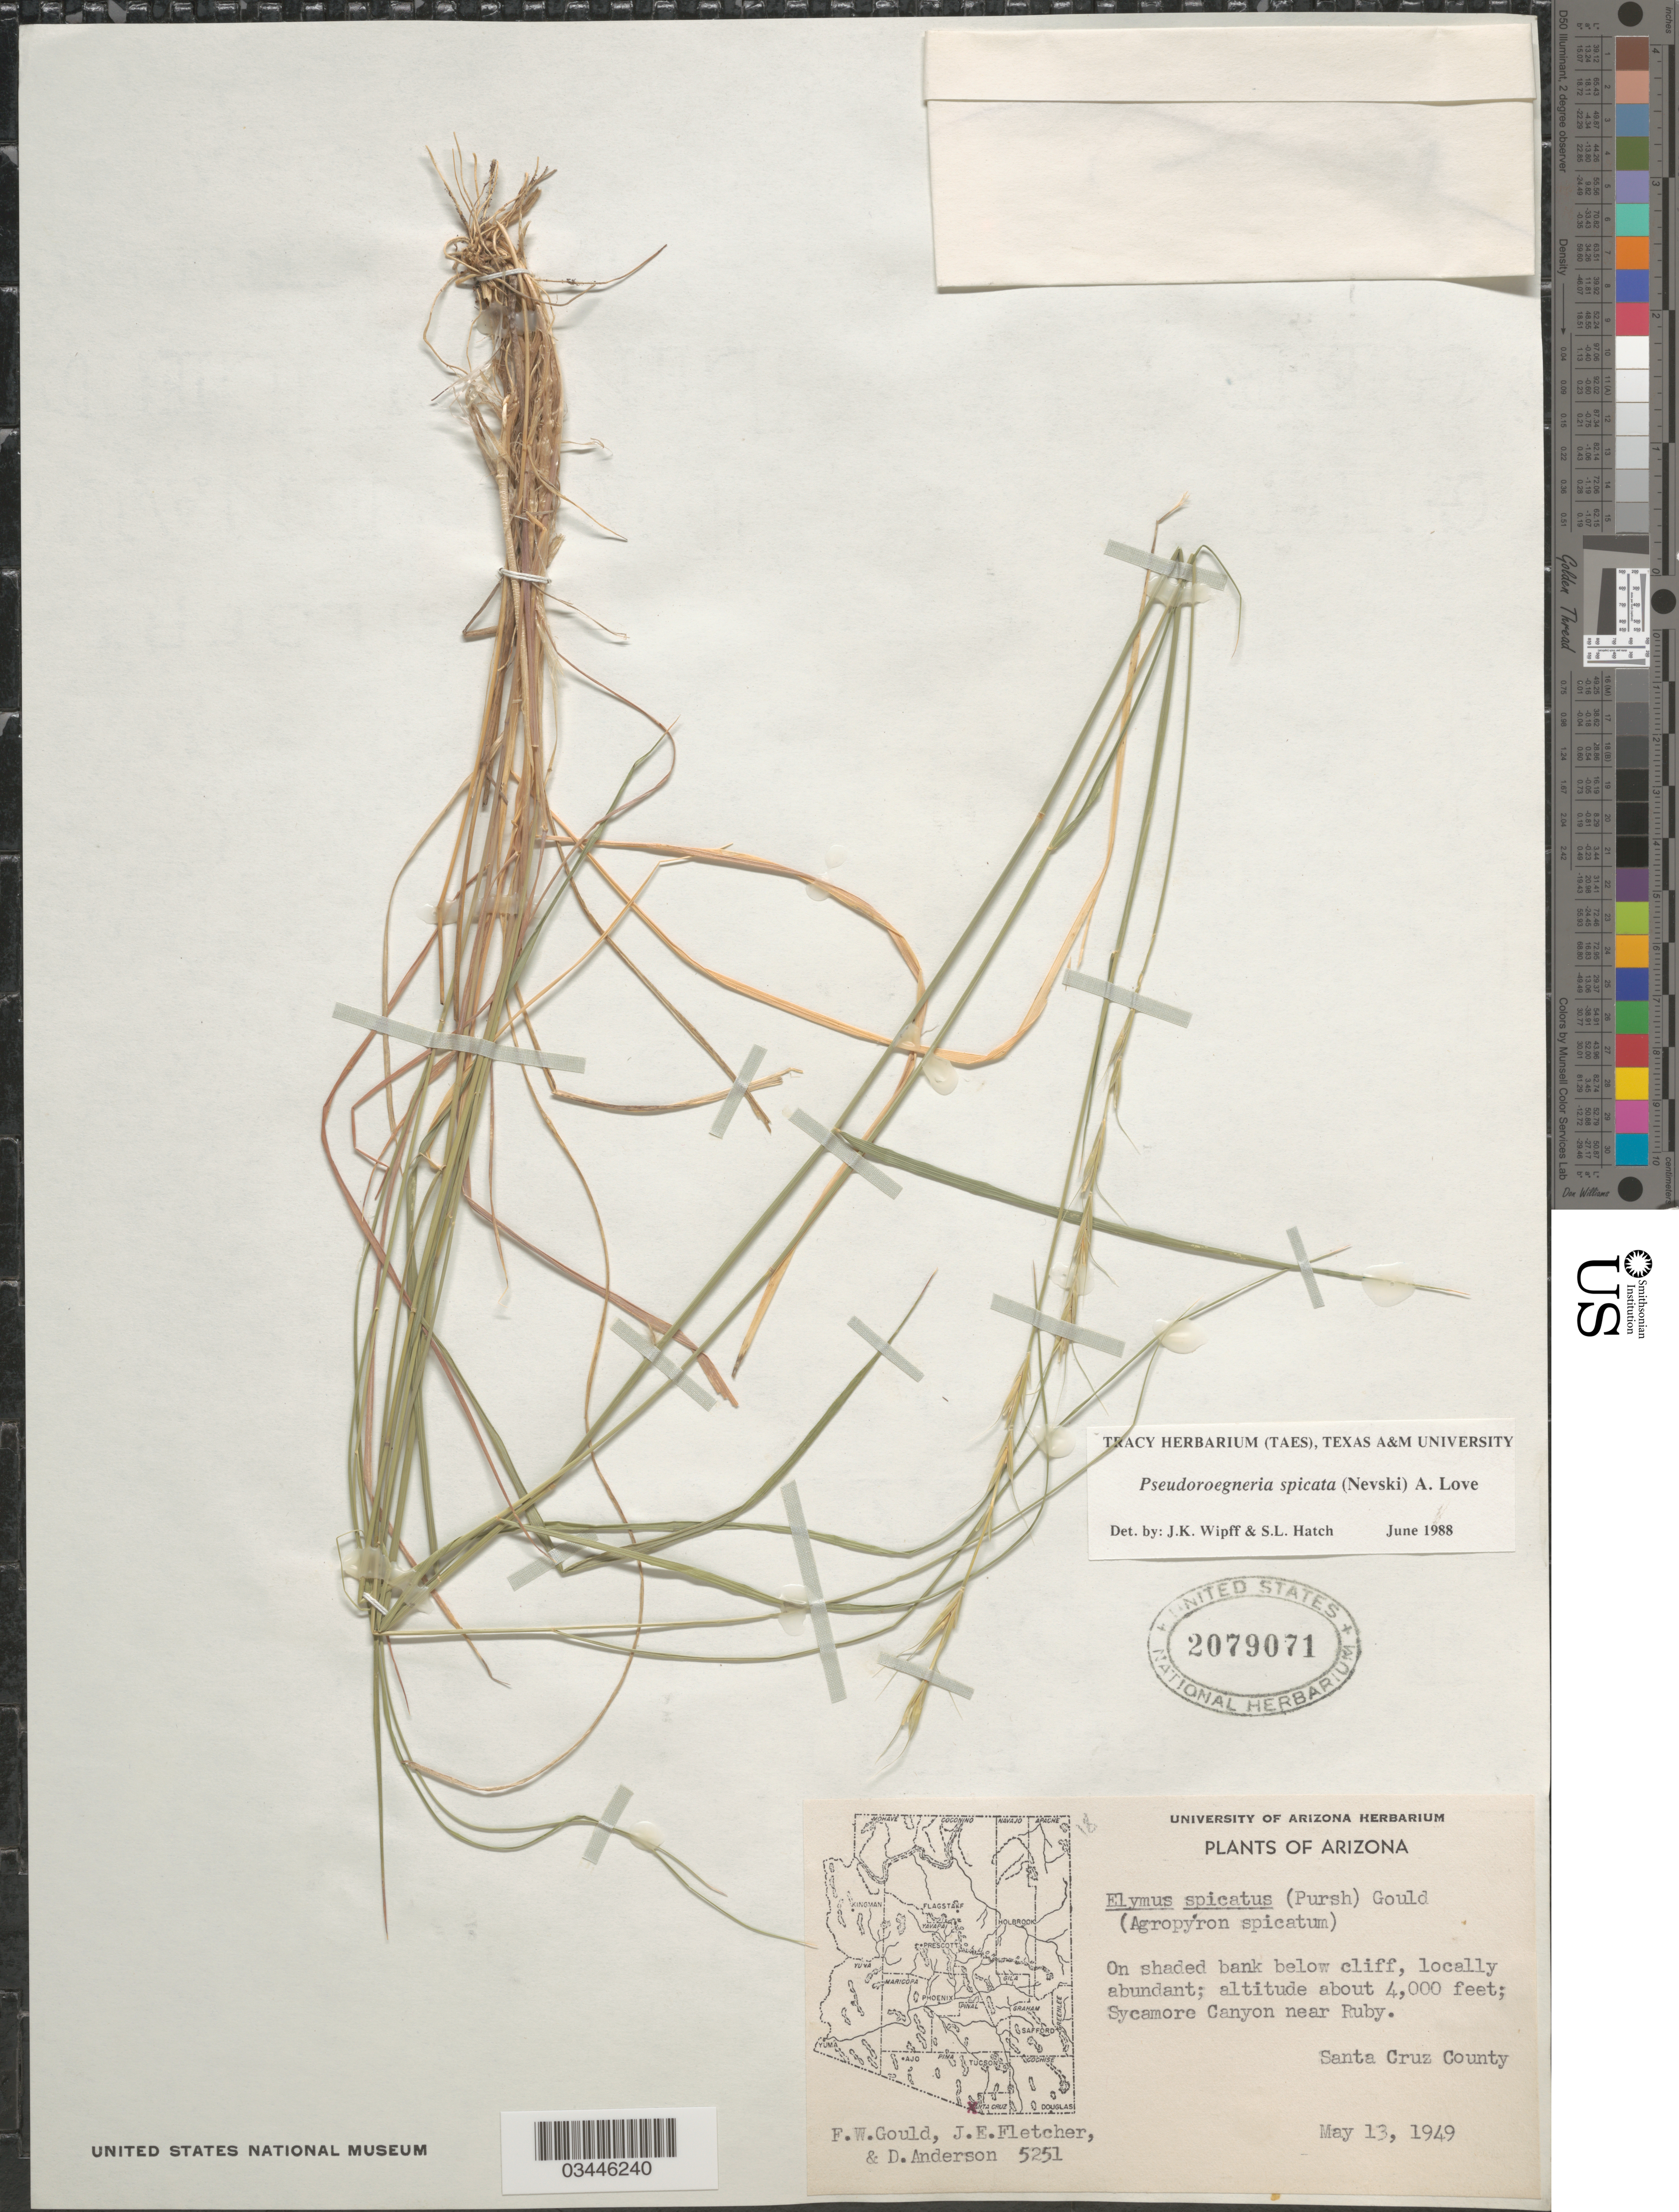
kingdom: Plantae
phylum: Tracheophyta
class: Liliopsida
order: Poales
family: Poaceae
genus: Pseudoroegneria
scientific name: Pseudoroegneria spicata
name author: (Pursh) Á. Löve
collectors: F. W. Gould, J. Fletcher & D. Anderson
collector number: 5251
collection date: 1949-05-13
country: United States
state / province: Arizona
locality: On shaded bank below cliff, locally abundant; Sycamore Canyon near Ruby. Santa Cruz County.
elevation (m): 1219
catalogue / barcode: US 2079071